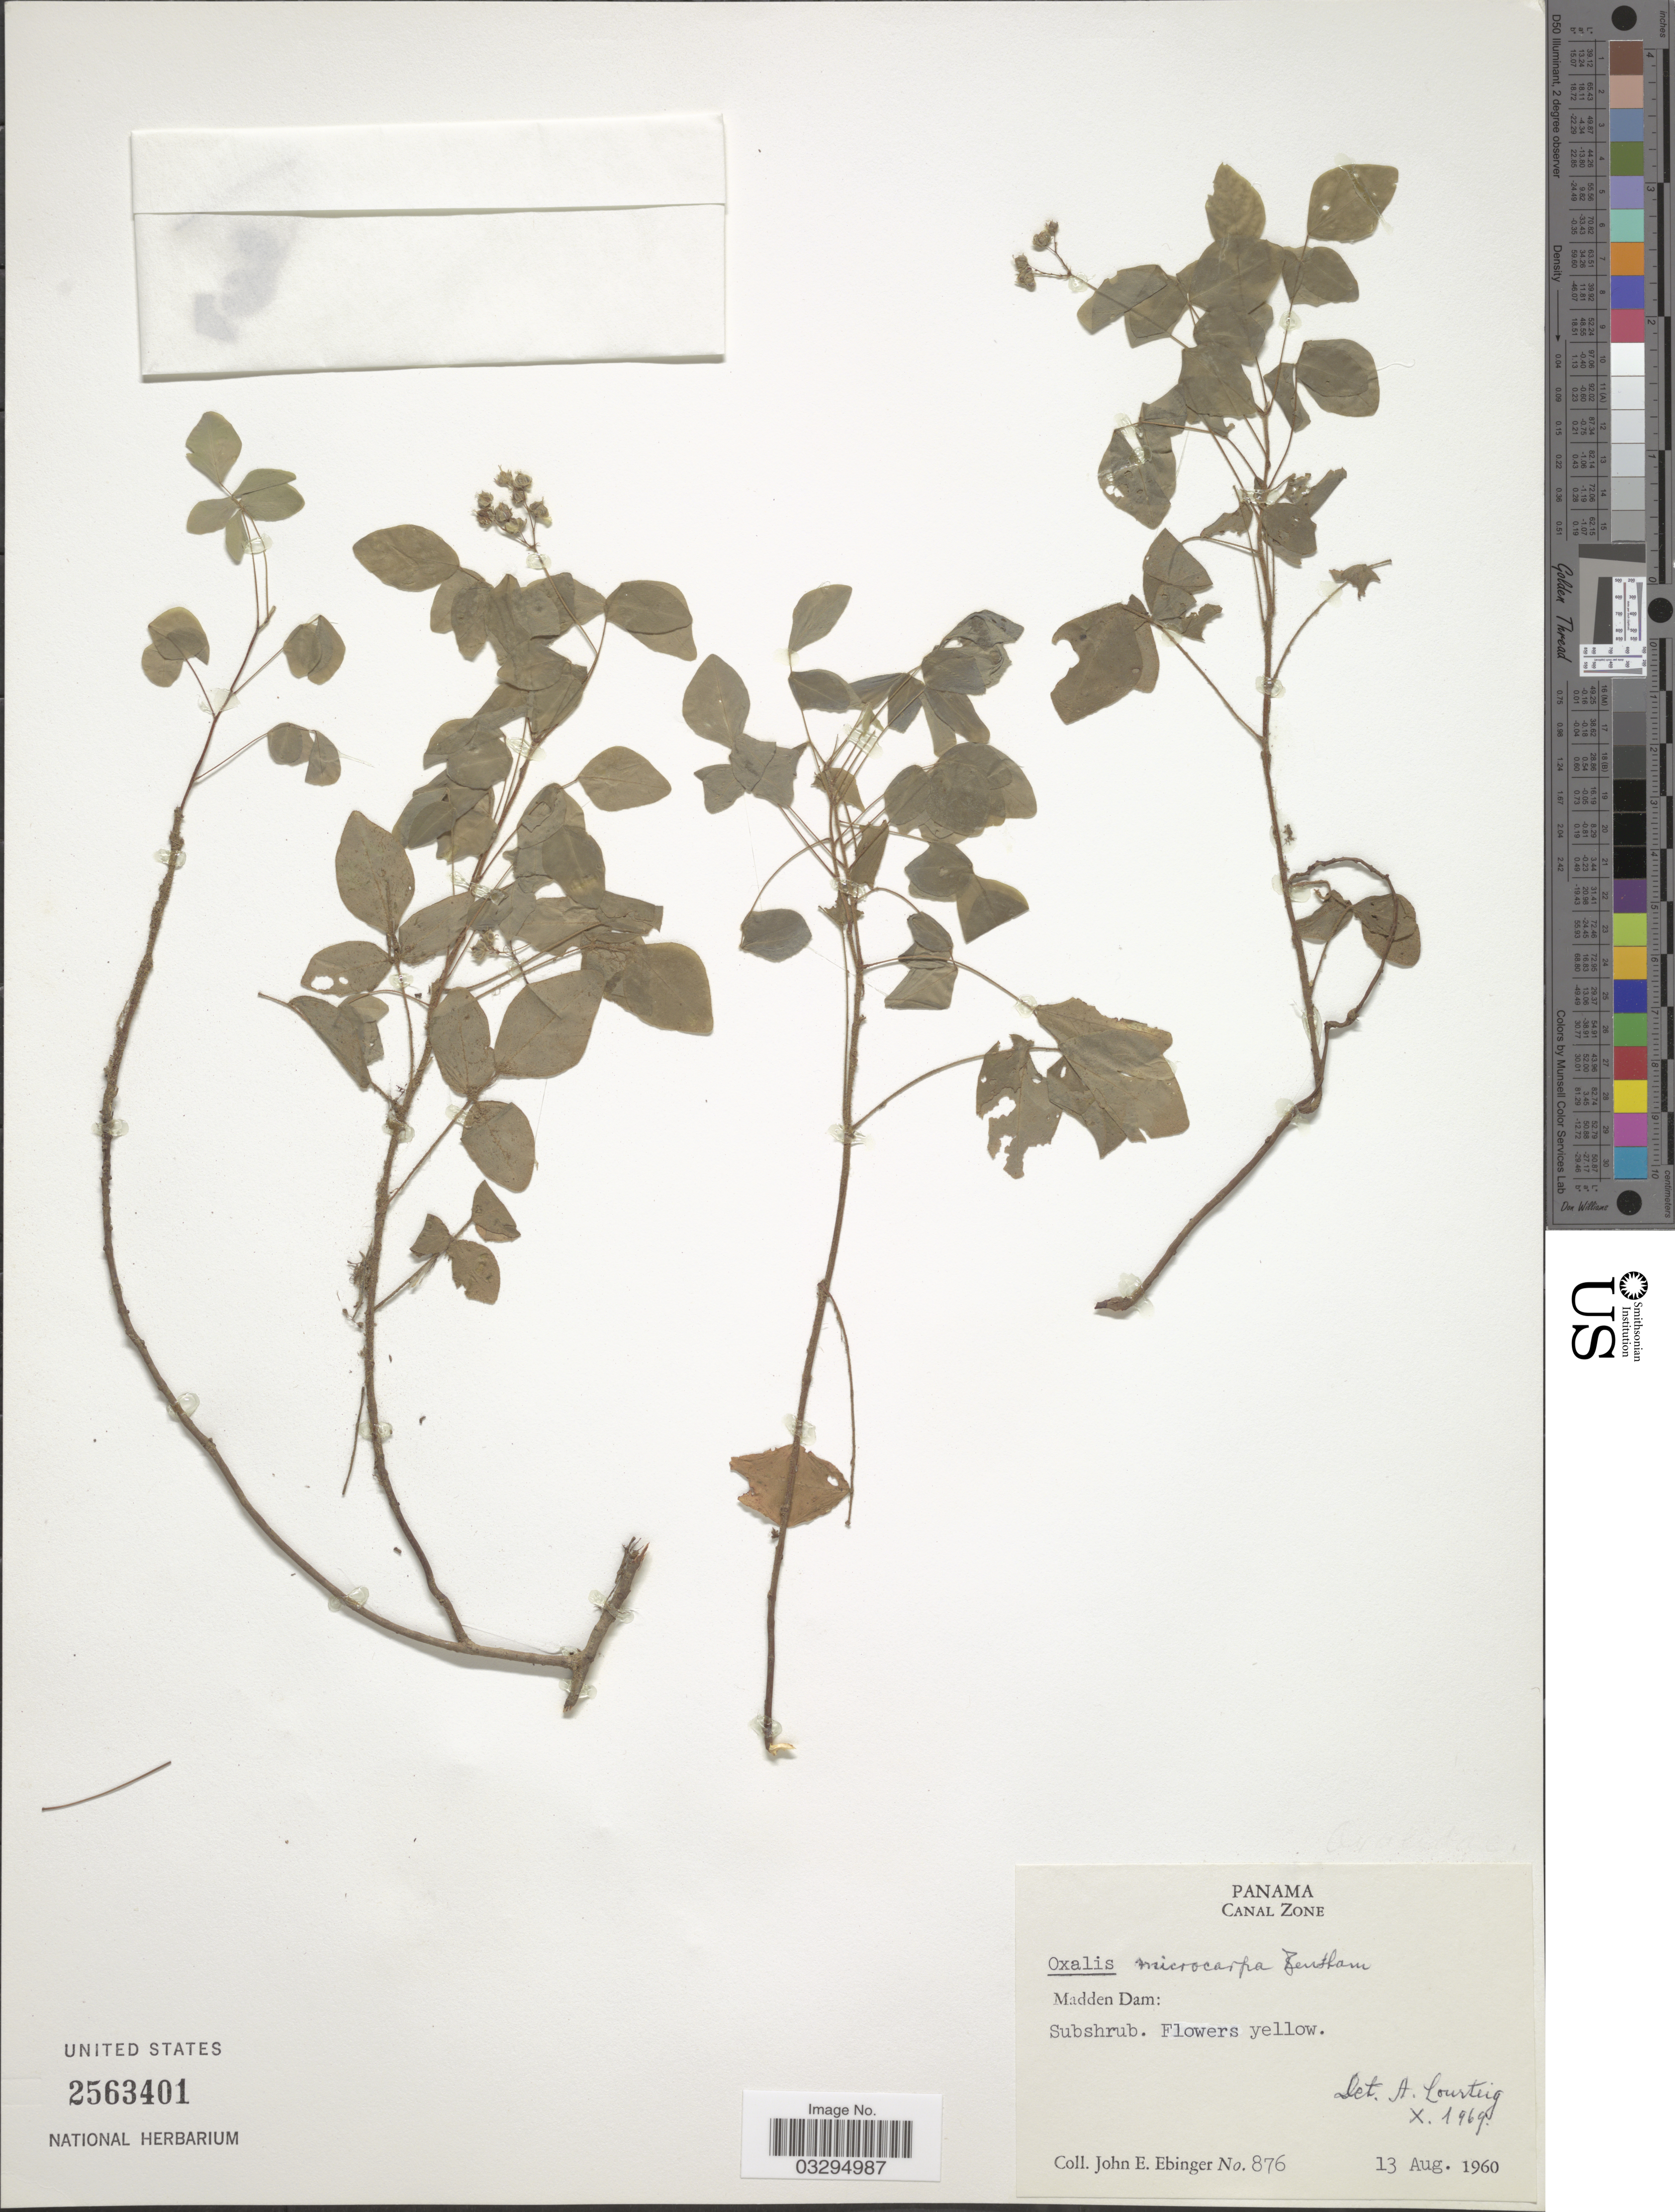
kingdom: Plantae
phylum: Tracheophyta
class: Magnoliopsida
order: Oxalidales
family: Oxalidaceae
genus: Oxalis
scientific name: Oxalis microcarpa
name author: Benth.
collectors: J. Ebinger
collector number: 876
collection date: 1960-08-13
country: Panama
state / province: Colón / Panamá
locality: Canal Zone, Madden Dam.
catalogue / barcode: US 2563401